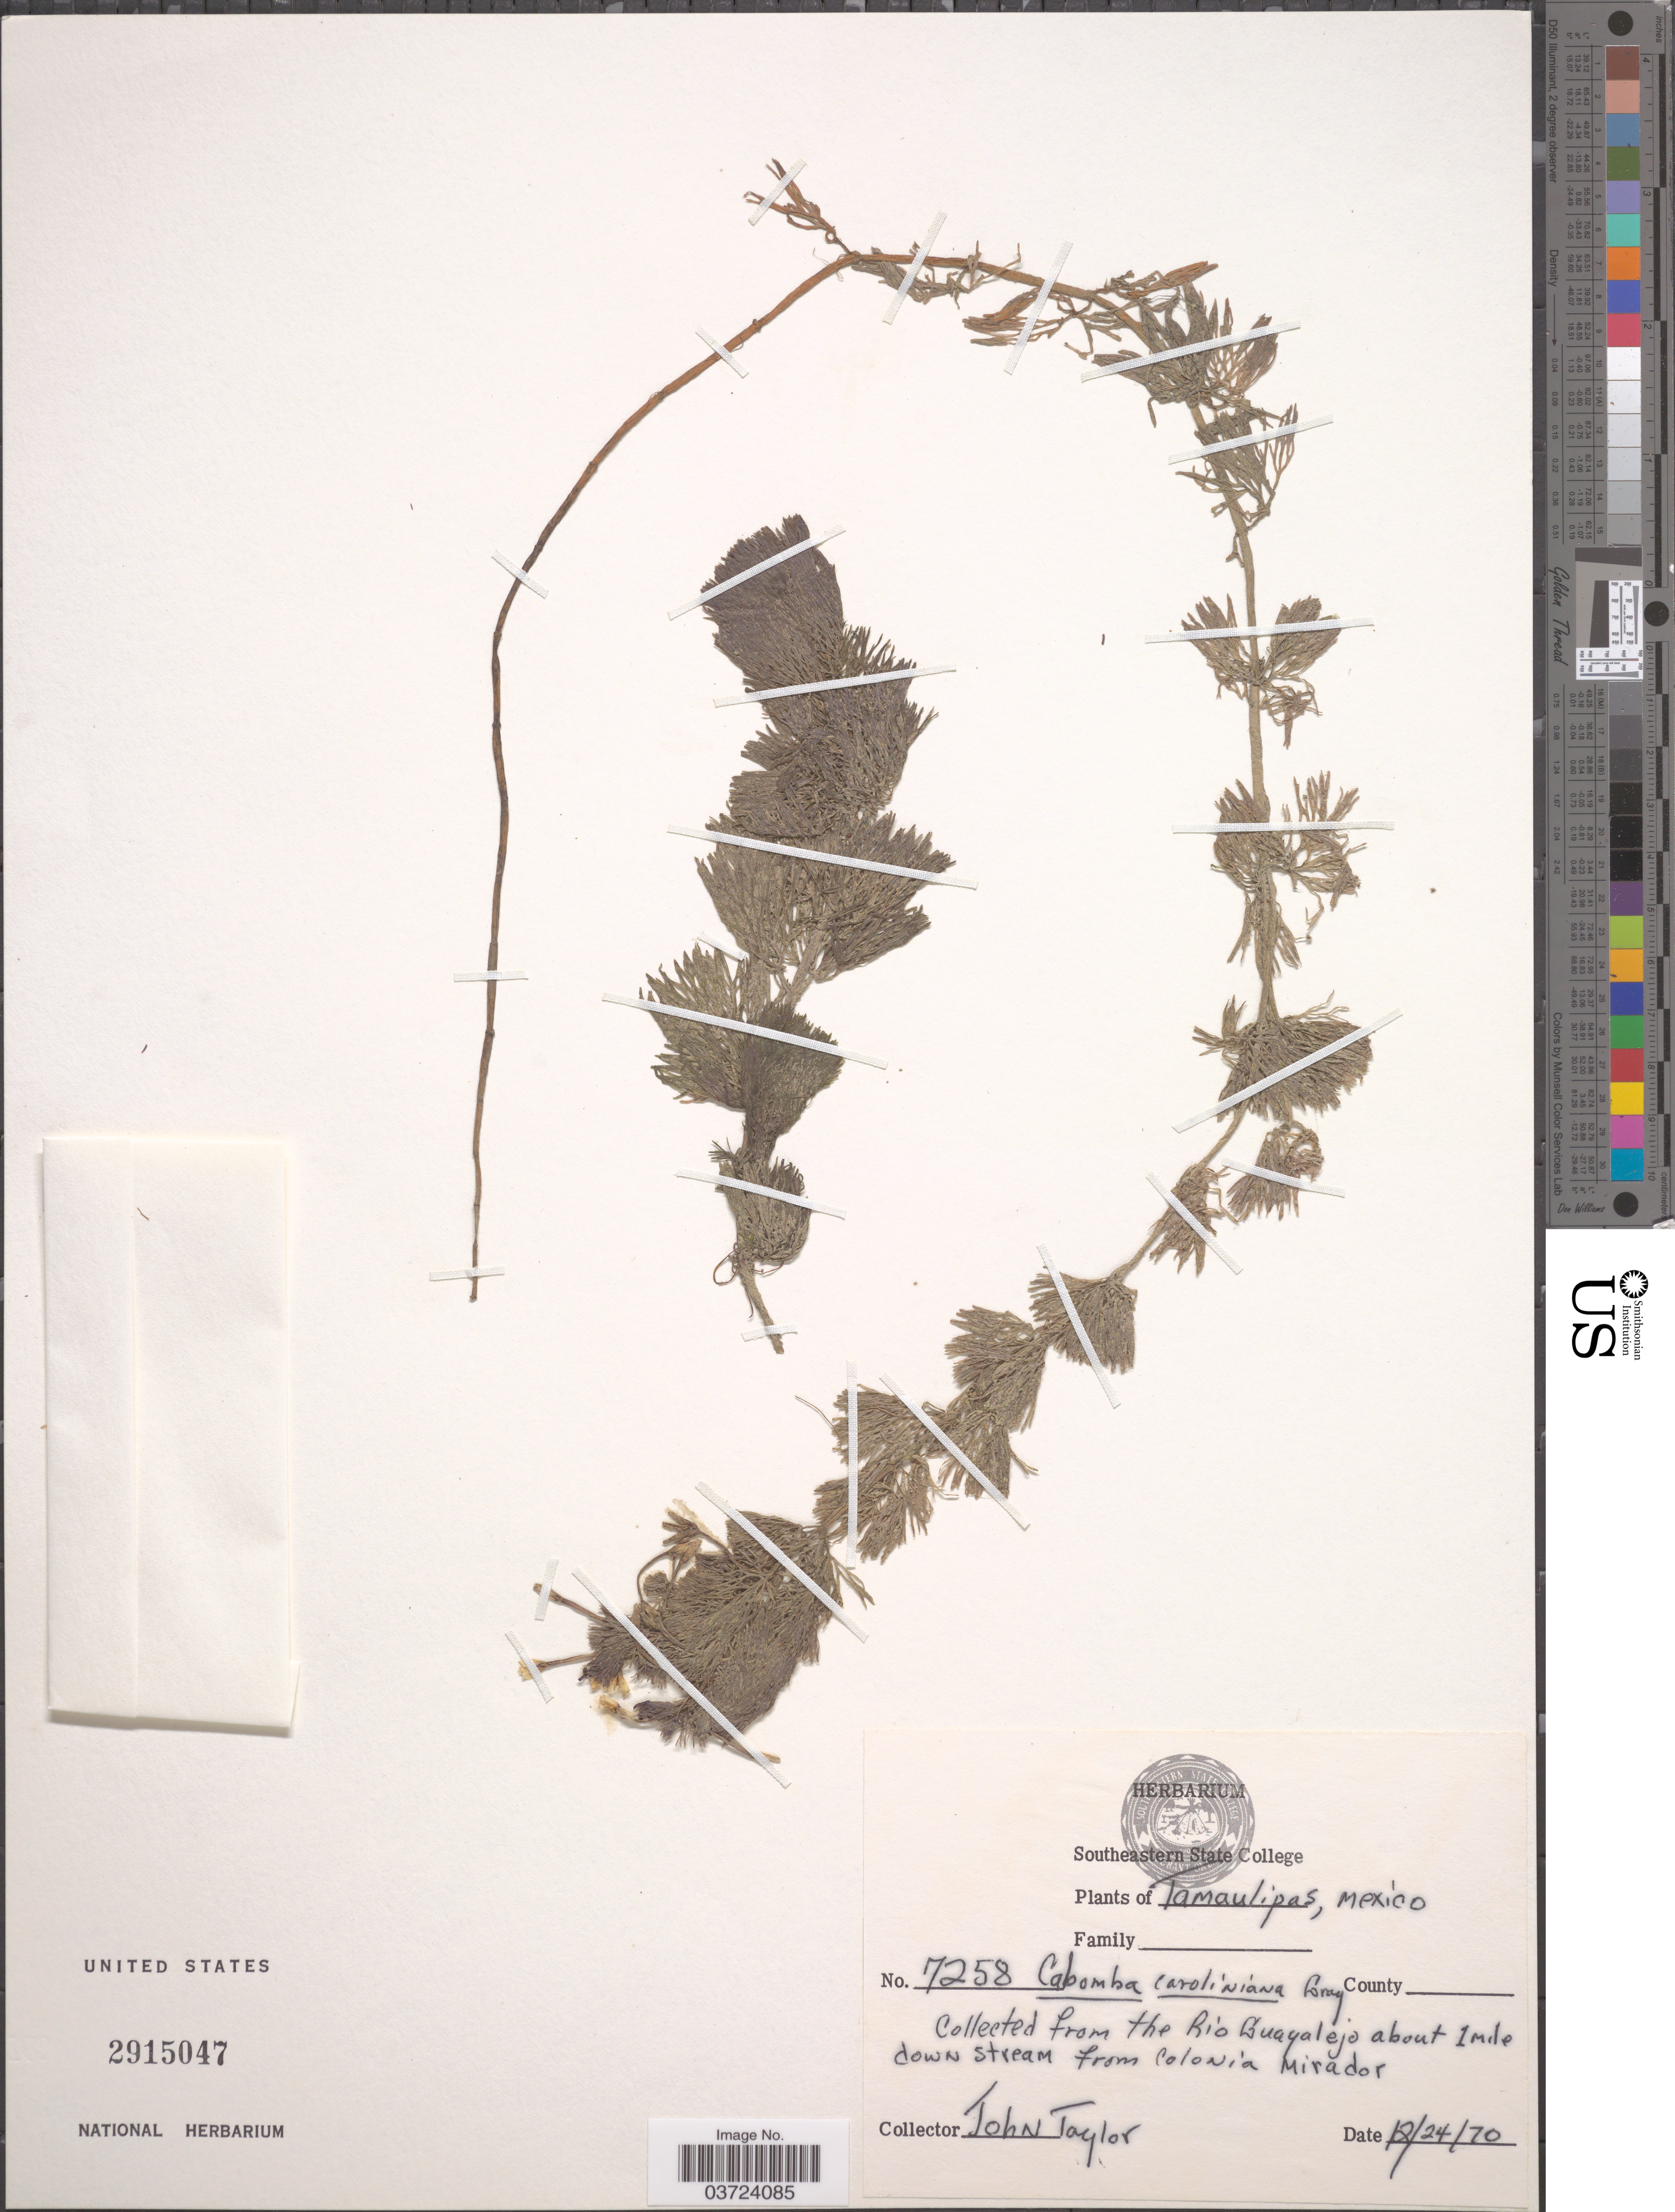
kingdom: Plantae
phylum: Tracheophyta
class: Magnoliopsida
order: Nymphaeales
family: Cabombaceae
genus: Cabomba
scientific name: Cabomba caroliniana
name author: A. Gray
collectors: J. Taylor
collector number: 7258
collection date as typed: Transcribed d/m/y: 24/12/70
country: Mexico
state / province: Tamaulipas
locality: The Rio Guayalejo about 1 mile down stream from Colonia Mirador.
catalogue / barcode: US 2915047